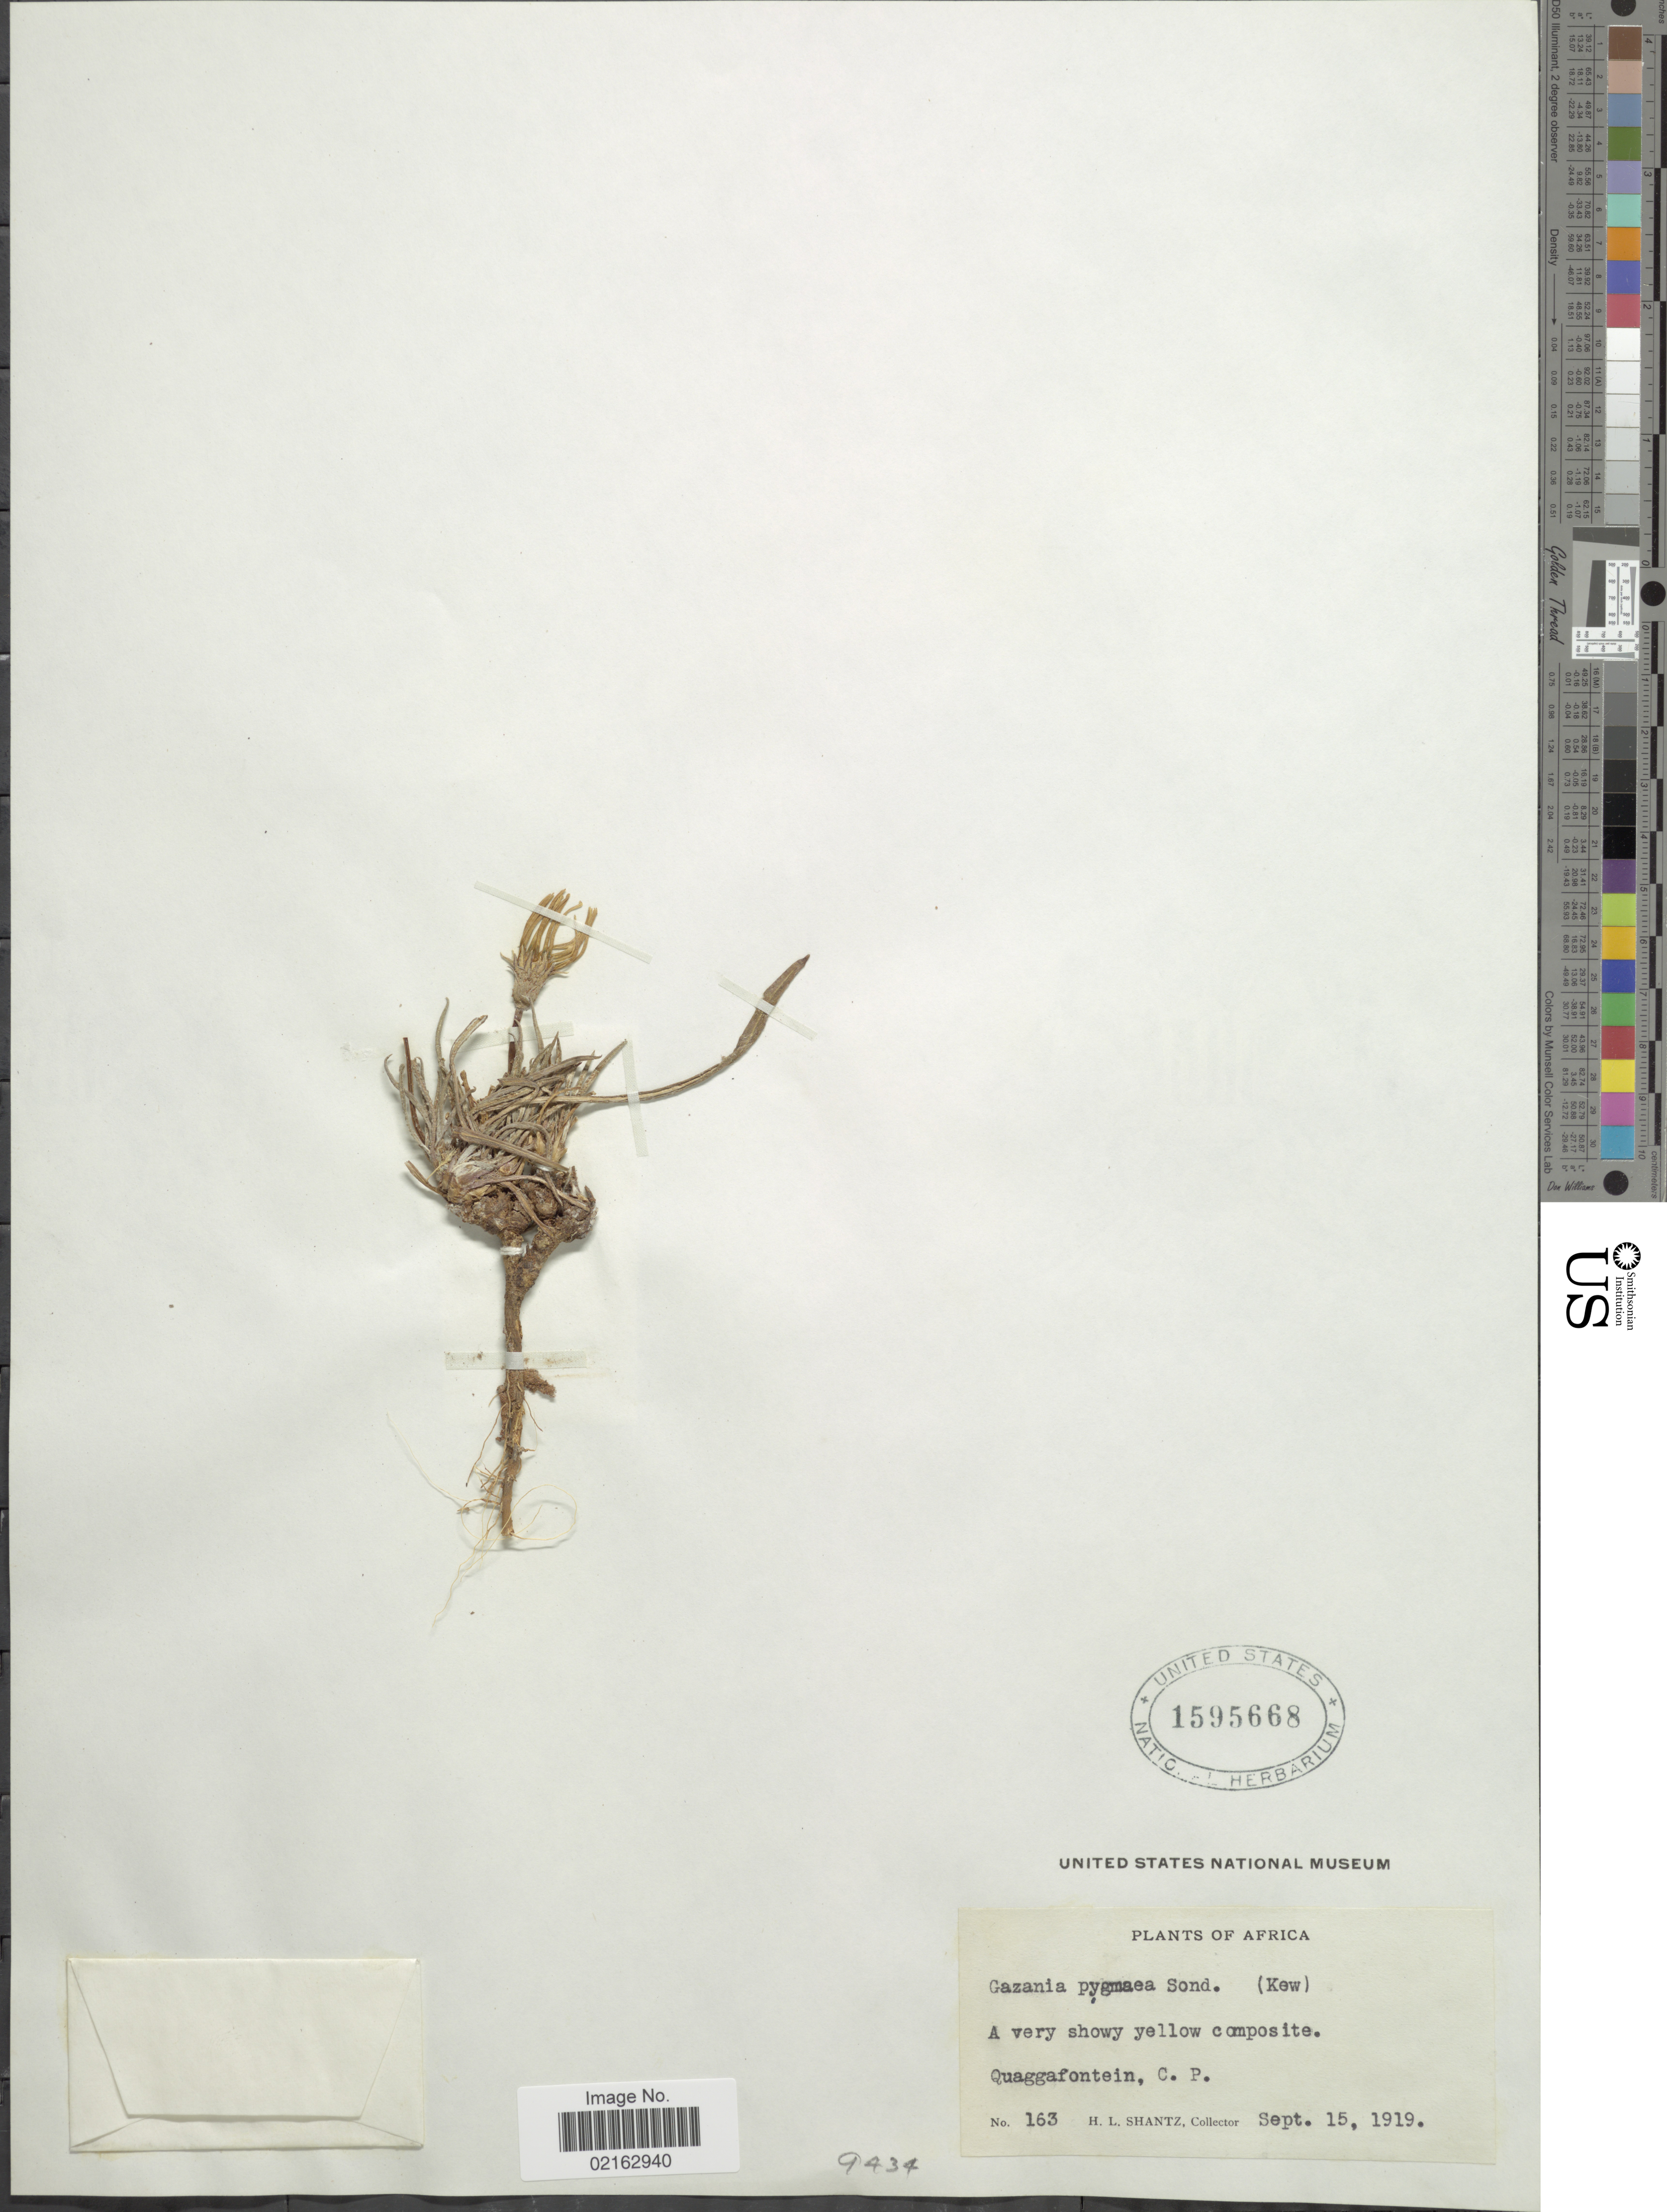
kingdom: Plantae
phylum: Tracheophyta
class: Magnoliopsida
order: Asterales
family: Asteraceae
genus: Gazania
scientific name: Gazania krebsiana subsp. serrulata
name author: (DC.) Roessler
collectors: H. Shantz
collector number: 163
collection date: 1919-09-15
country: South Africa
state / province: Free State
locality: Quaggafontein, C.P.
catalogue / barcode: US 1595668